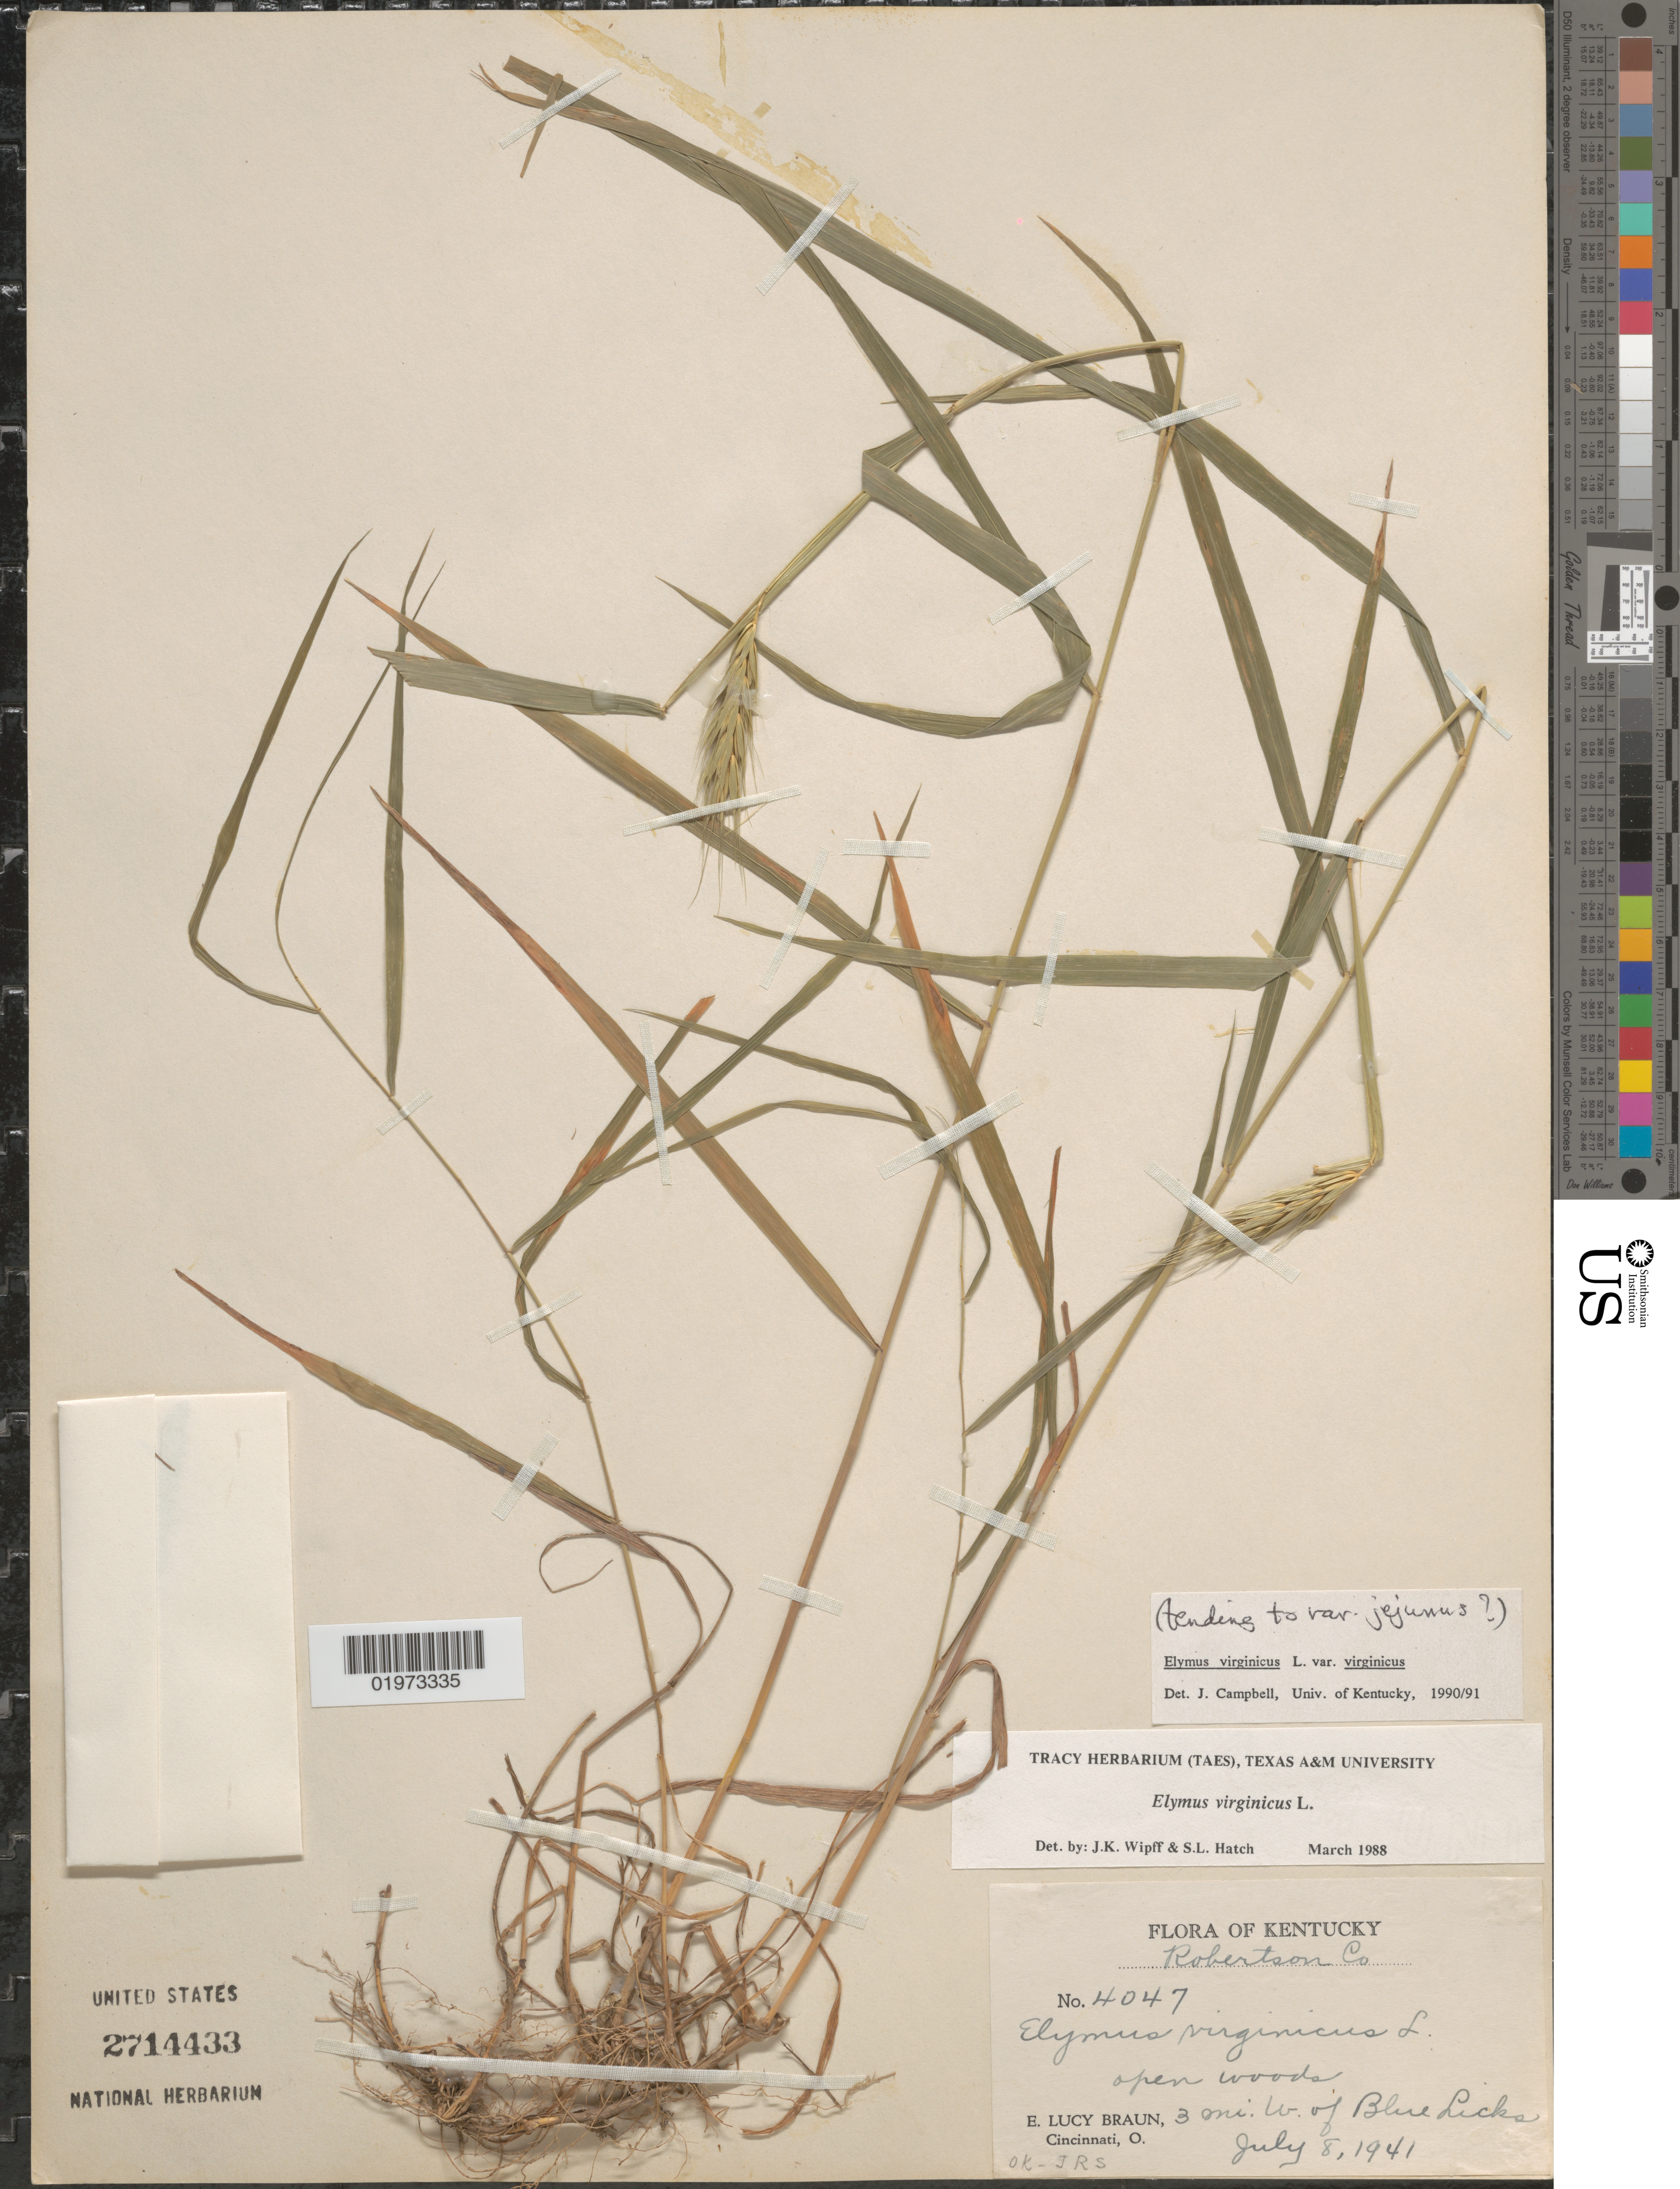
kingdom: Plantae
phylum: Tracheophyta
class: Liliopsida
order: Poales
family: Poaceae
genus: Elymus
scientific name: Elymus virginicus var. virginicus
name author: L.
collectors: E. L. Braun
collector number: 4047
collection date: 1941-07-08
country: United States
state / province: Kentucky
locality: Robertson Co. Open woods. 3 mi. W. of Blue Licks.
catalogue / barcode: US 2714433